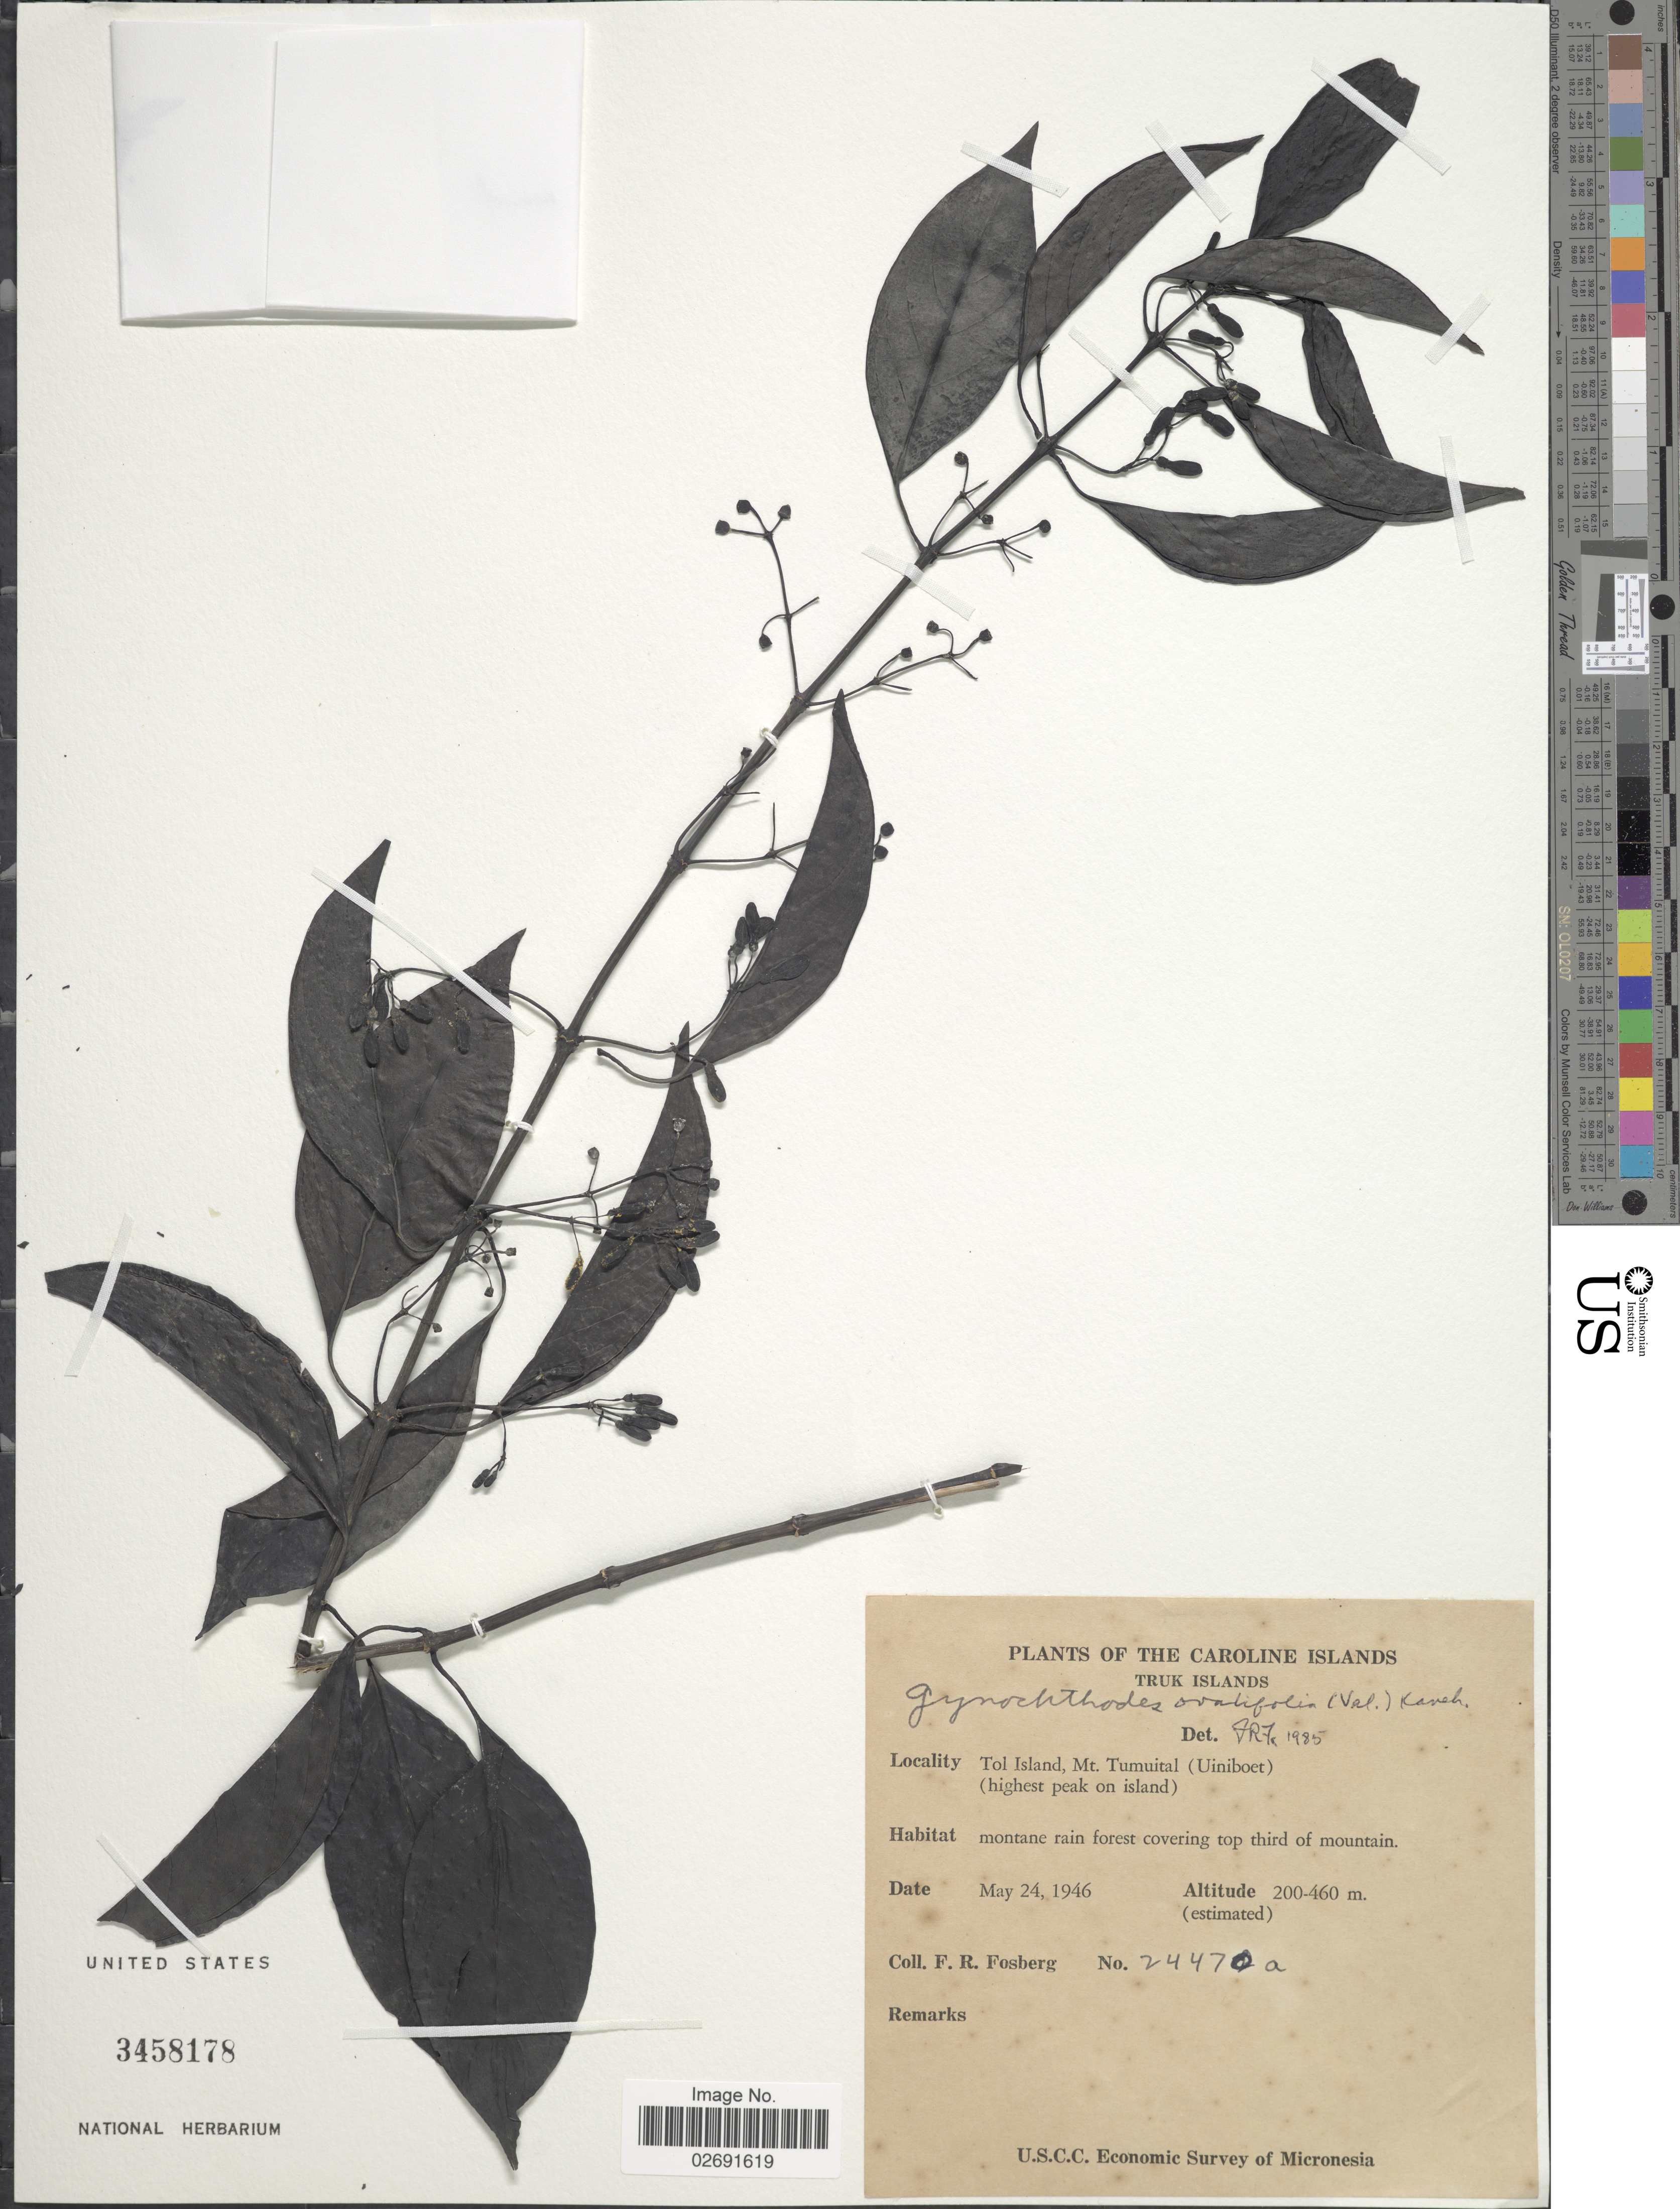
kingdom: Plantae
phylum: Tracheophyta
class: Magnoliopsida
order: Gentianales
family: Rubiaceae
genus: Gynochthodes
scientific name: Gynochthodes epiphytica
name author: (Rech. f.) A.C. Sm. & S.P. Darwin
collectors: F. R. Fosberg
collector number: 24470a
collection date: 1946-05-24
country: Micronesia, Federated States of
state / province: Truk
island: Tol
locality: Truk Islands. Tol Island, Mt. Tumuital (Uiniboet) (highest peak on island).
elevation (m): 200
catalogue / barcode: US 3458178